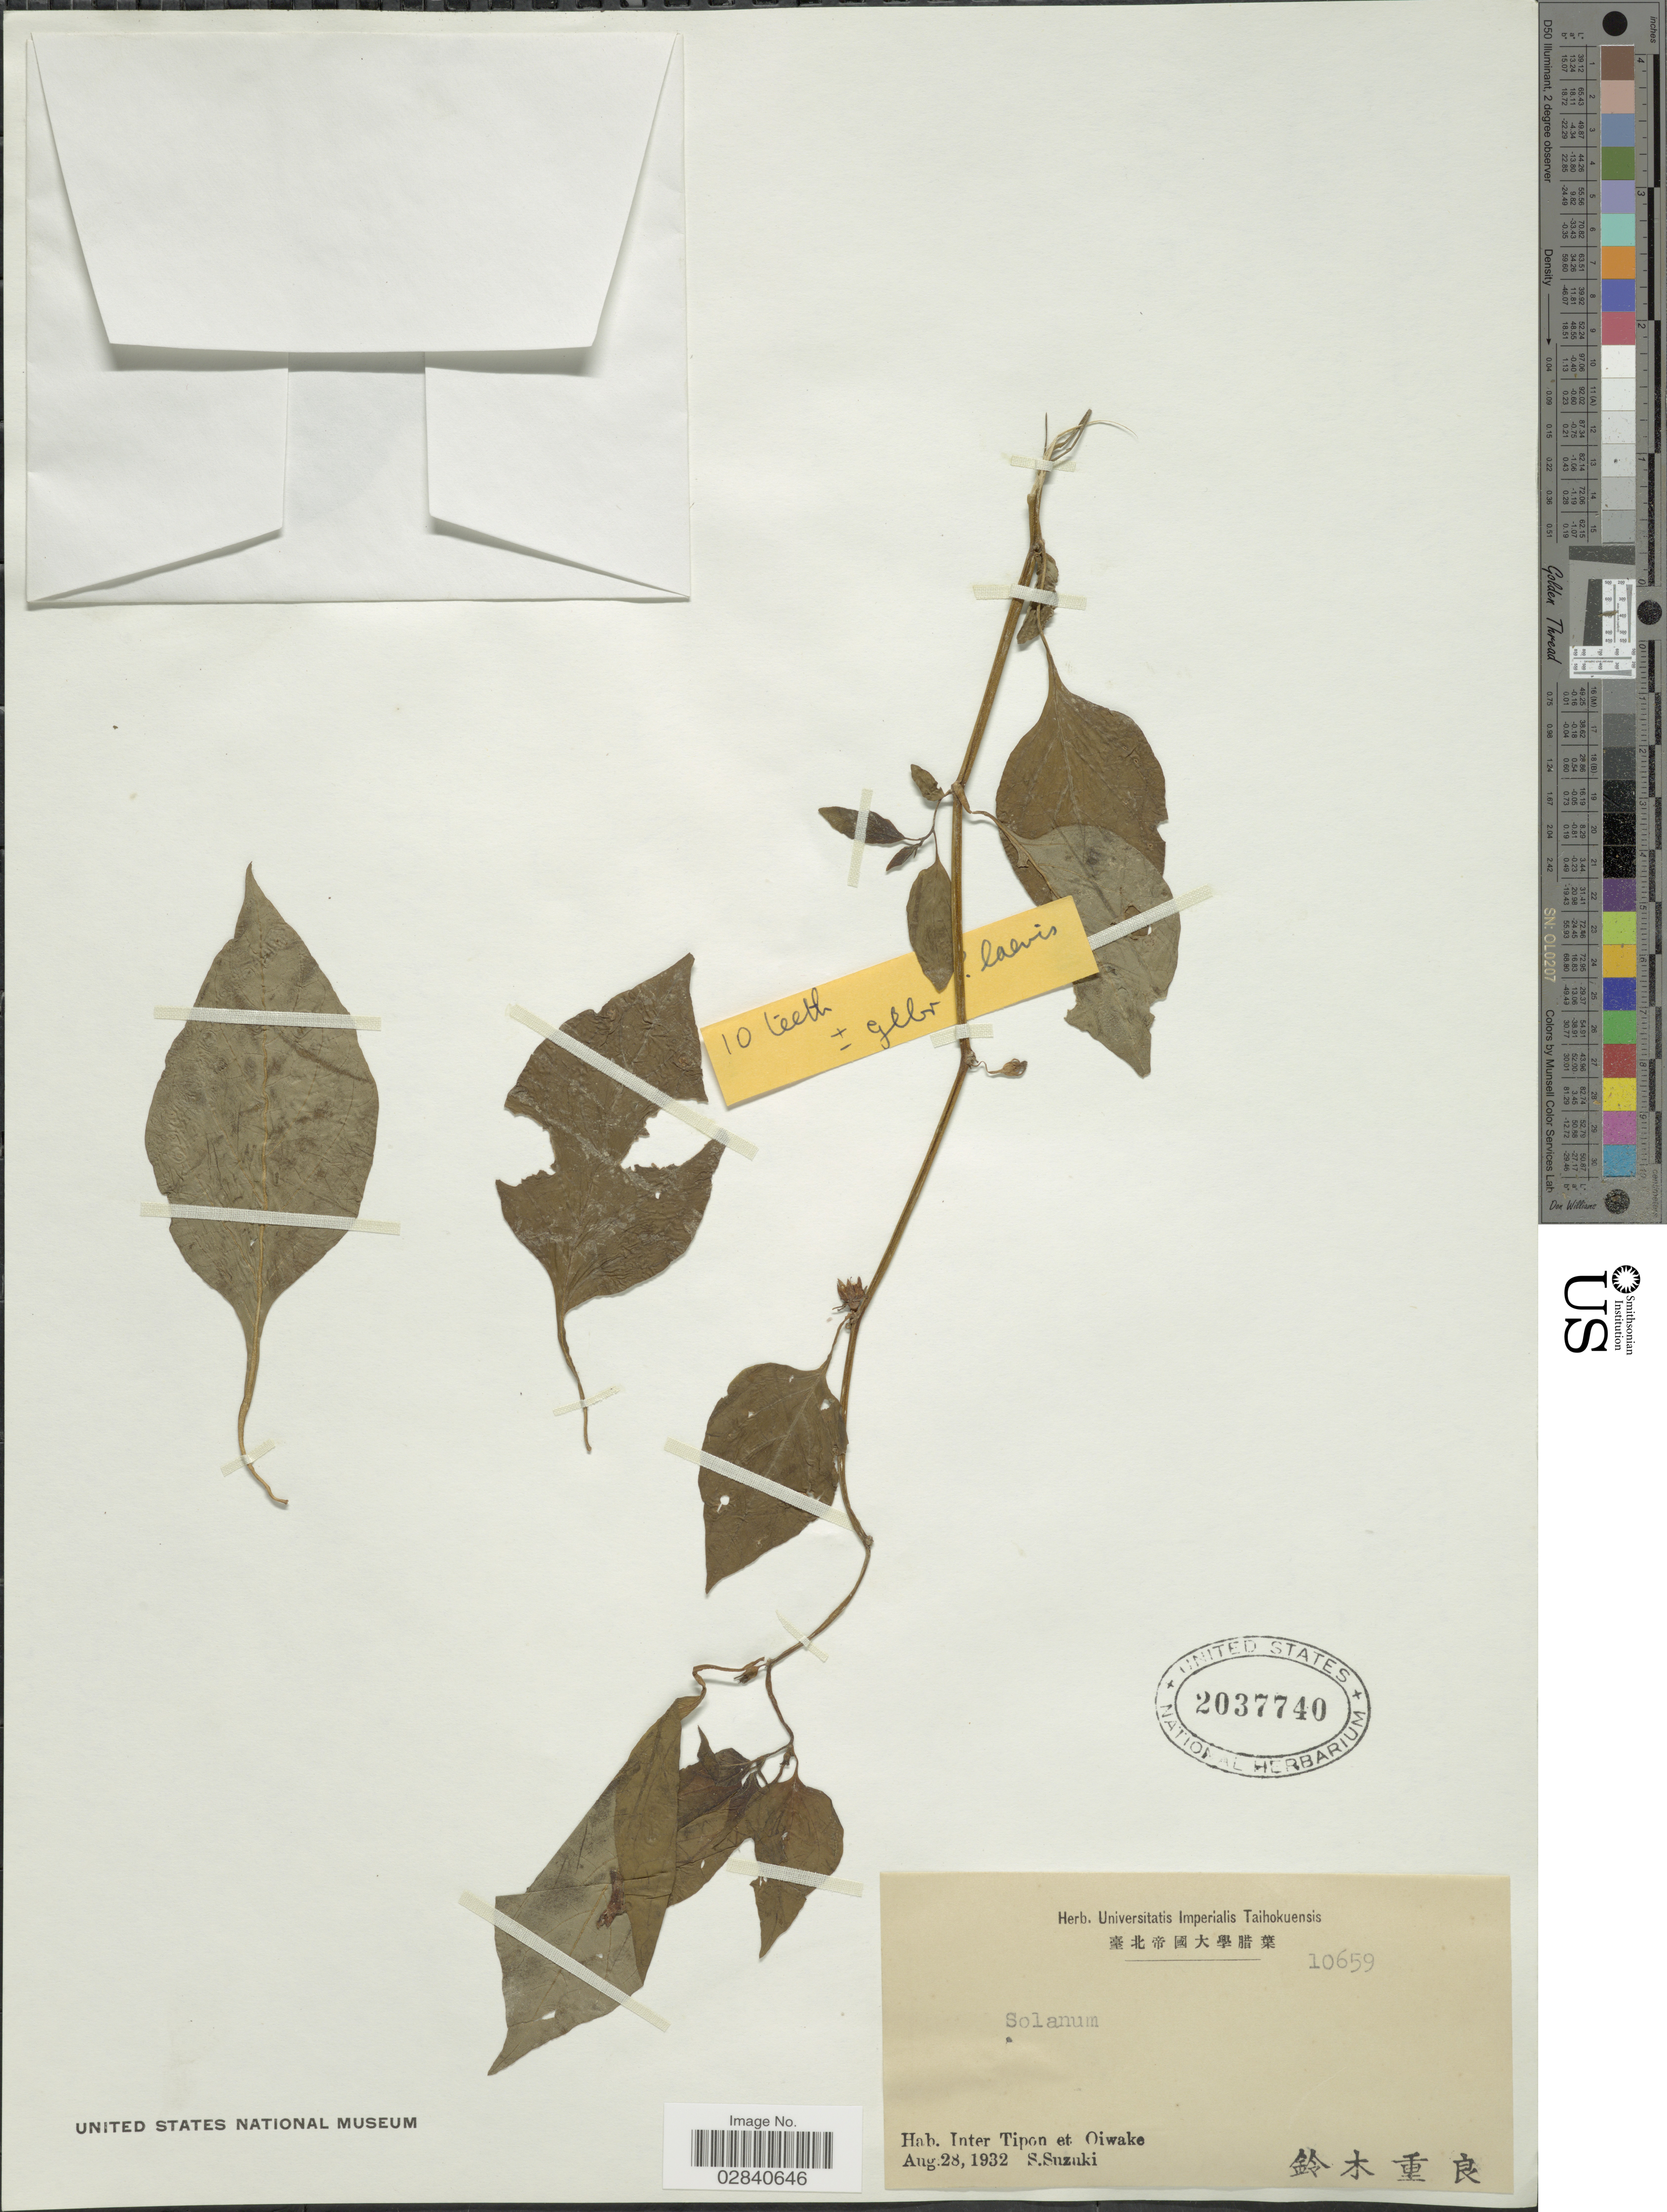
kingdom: Plantae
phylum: Tracheophyta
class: Magnoliopsida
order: Solanales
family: Solanaceae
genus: Lycianthes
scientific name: Lycianthes lysimachioides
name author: (Wall.) Bitter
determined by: Knapp, S. D.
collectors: S. Suzuki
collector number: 10659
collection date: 1932-08-28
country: Japan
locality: Inter Tipon et Oiwake.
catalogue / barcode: US 2037740